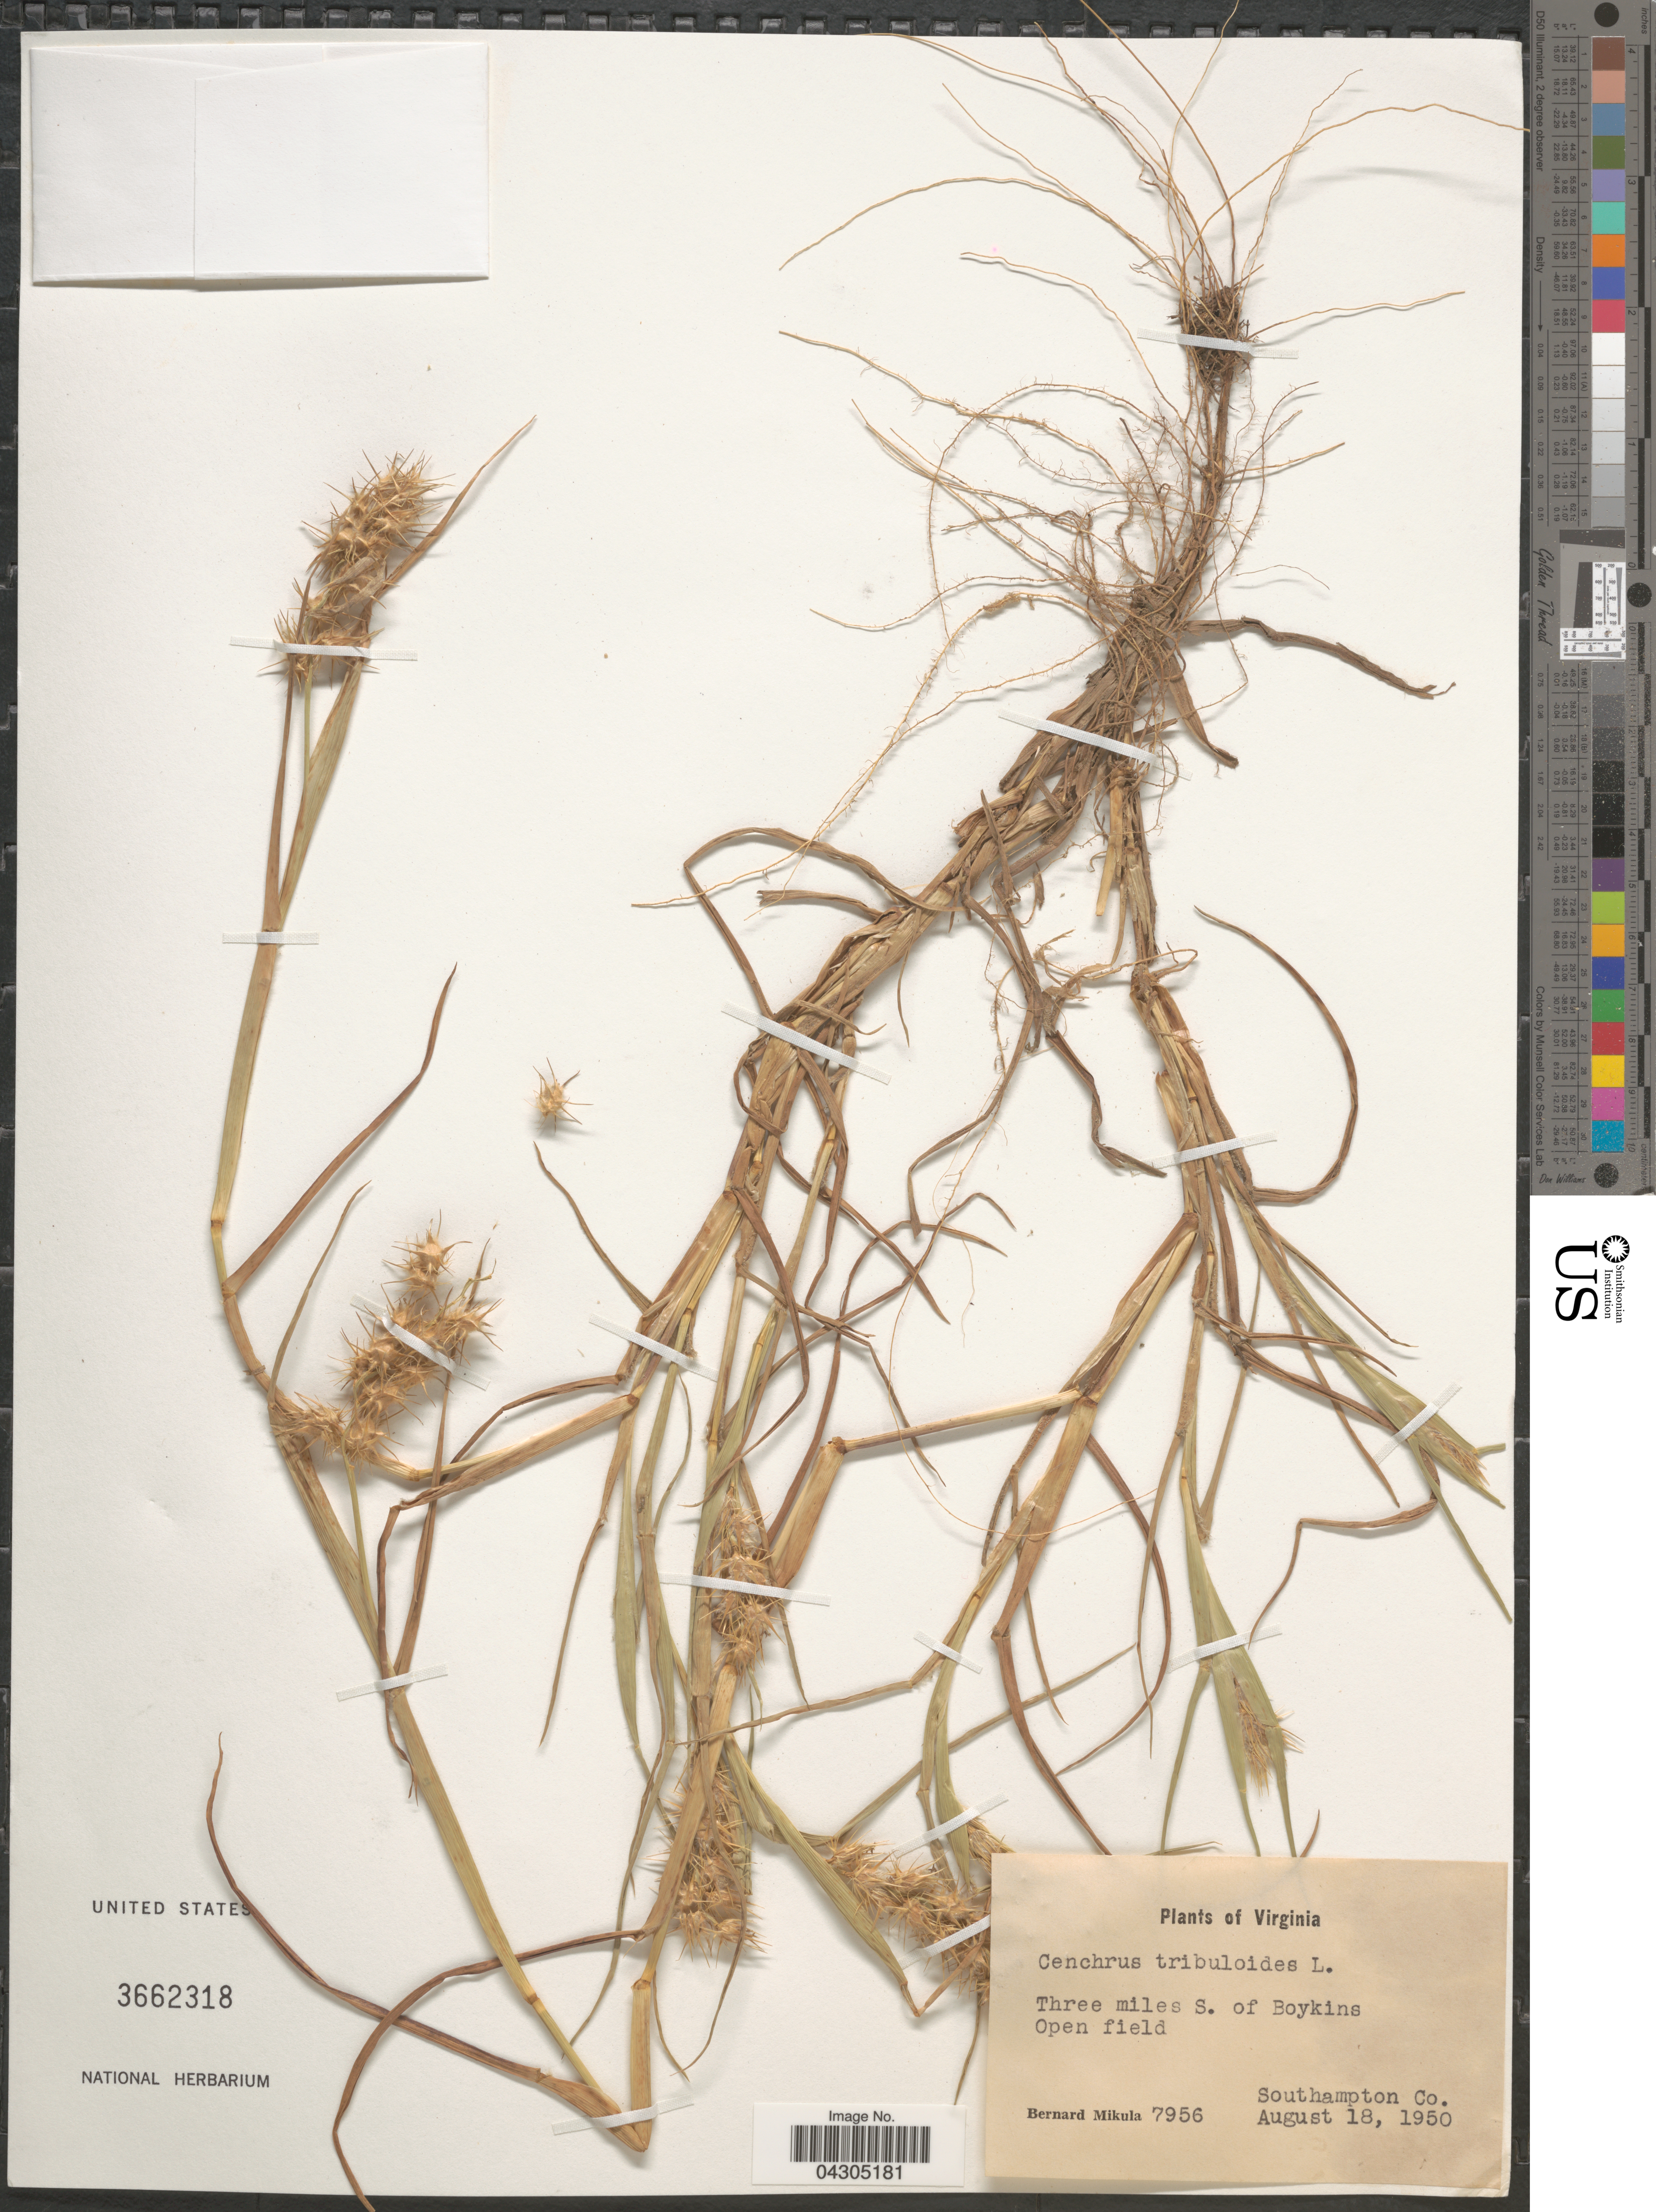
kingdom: Plantae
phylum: Tracheophyta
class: Liliopsida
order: Poales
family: Poaceae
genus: Cenchrus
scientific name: Cenchrus tribuloides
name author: L.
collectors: B. Mikula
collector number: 7956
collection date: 1950-08-18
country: United States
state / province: Virginia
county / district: Southampton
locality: Three miles S. of Boykins. Southampton Co.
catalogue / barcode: US 3662318